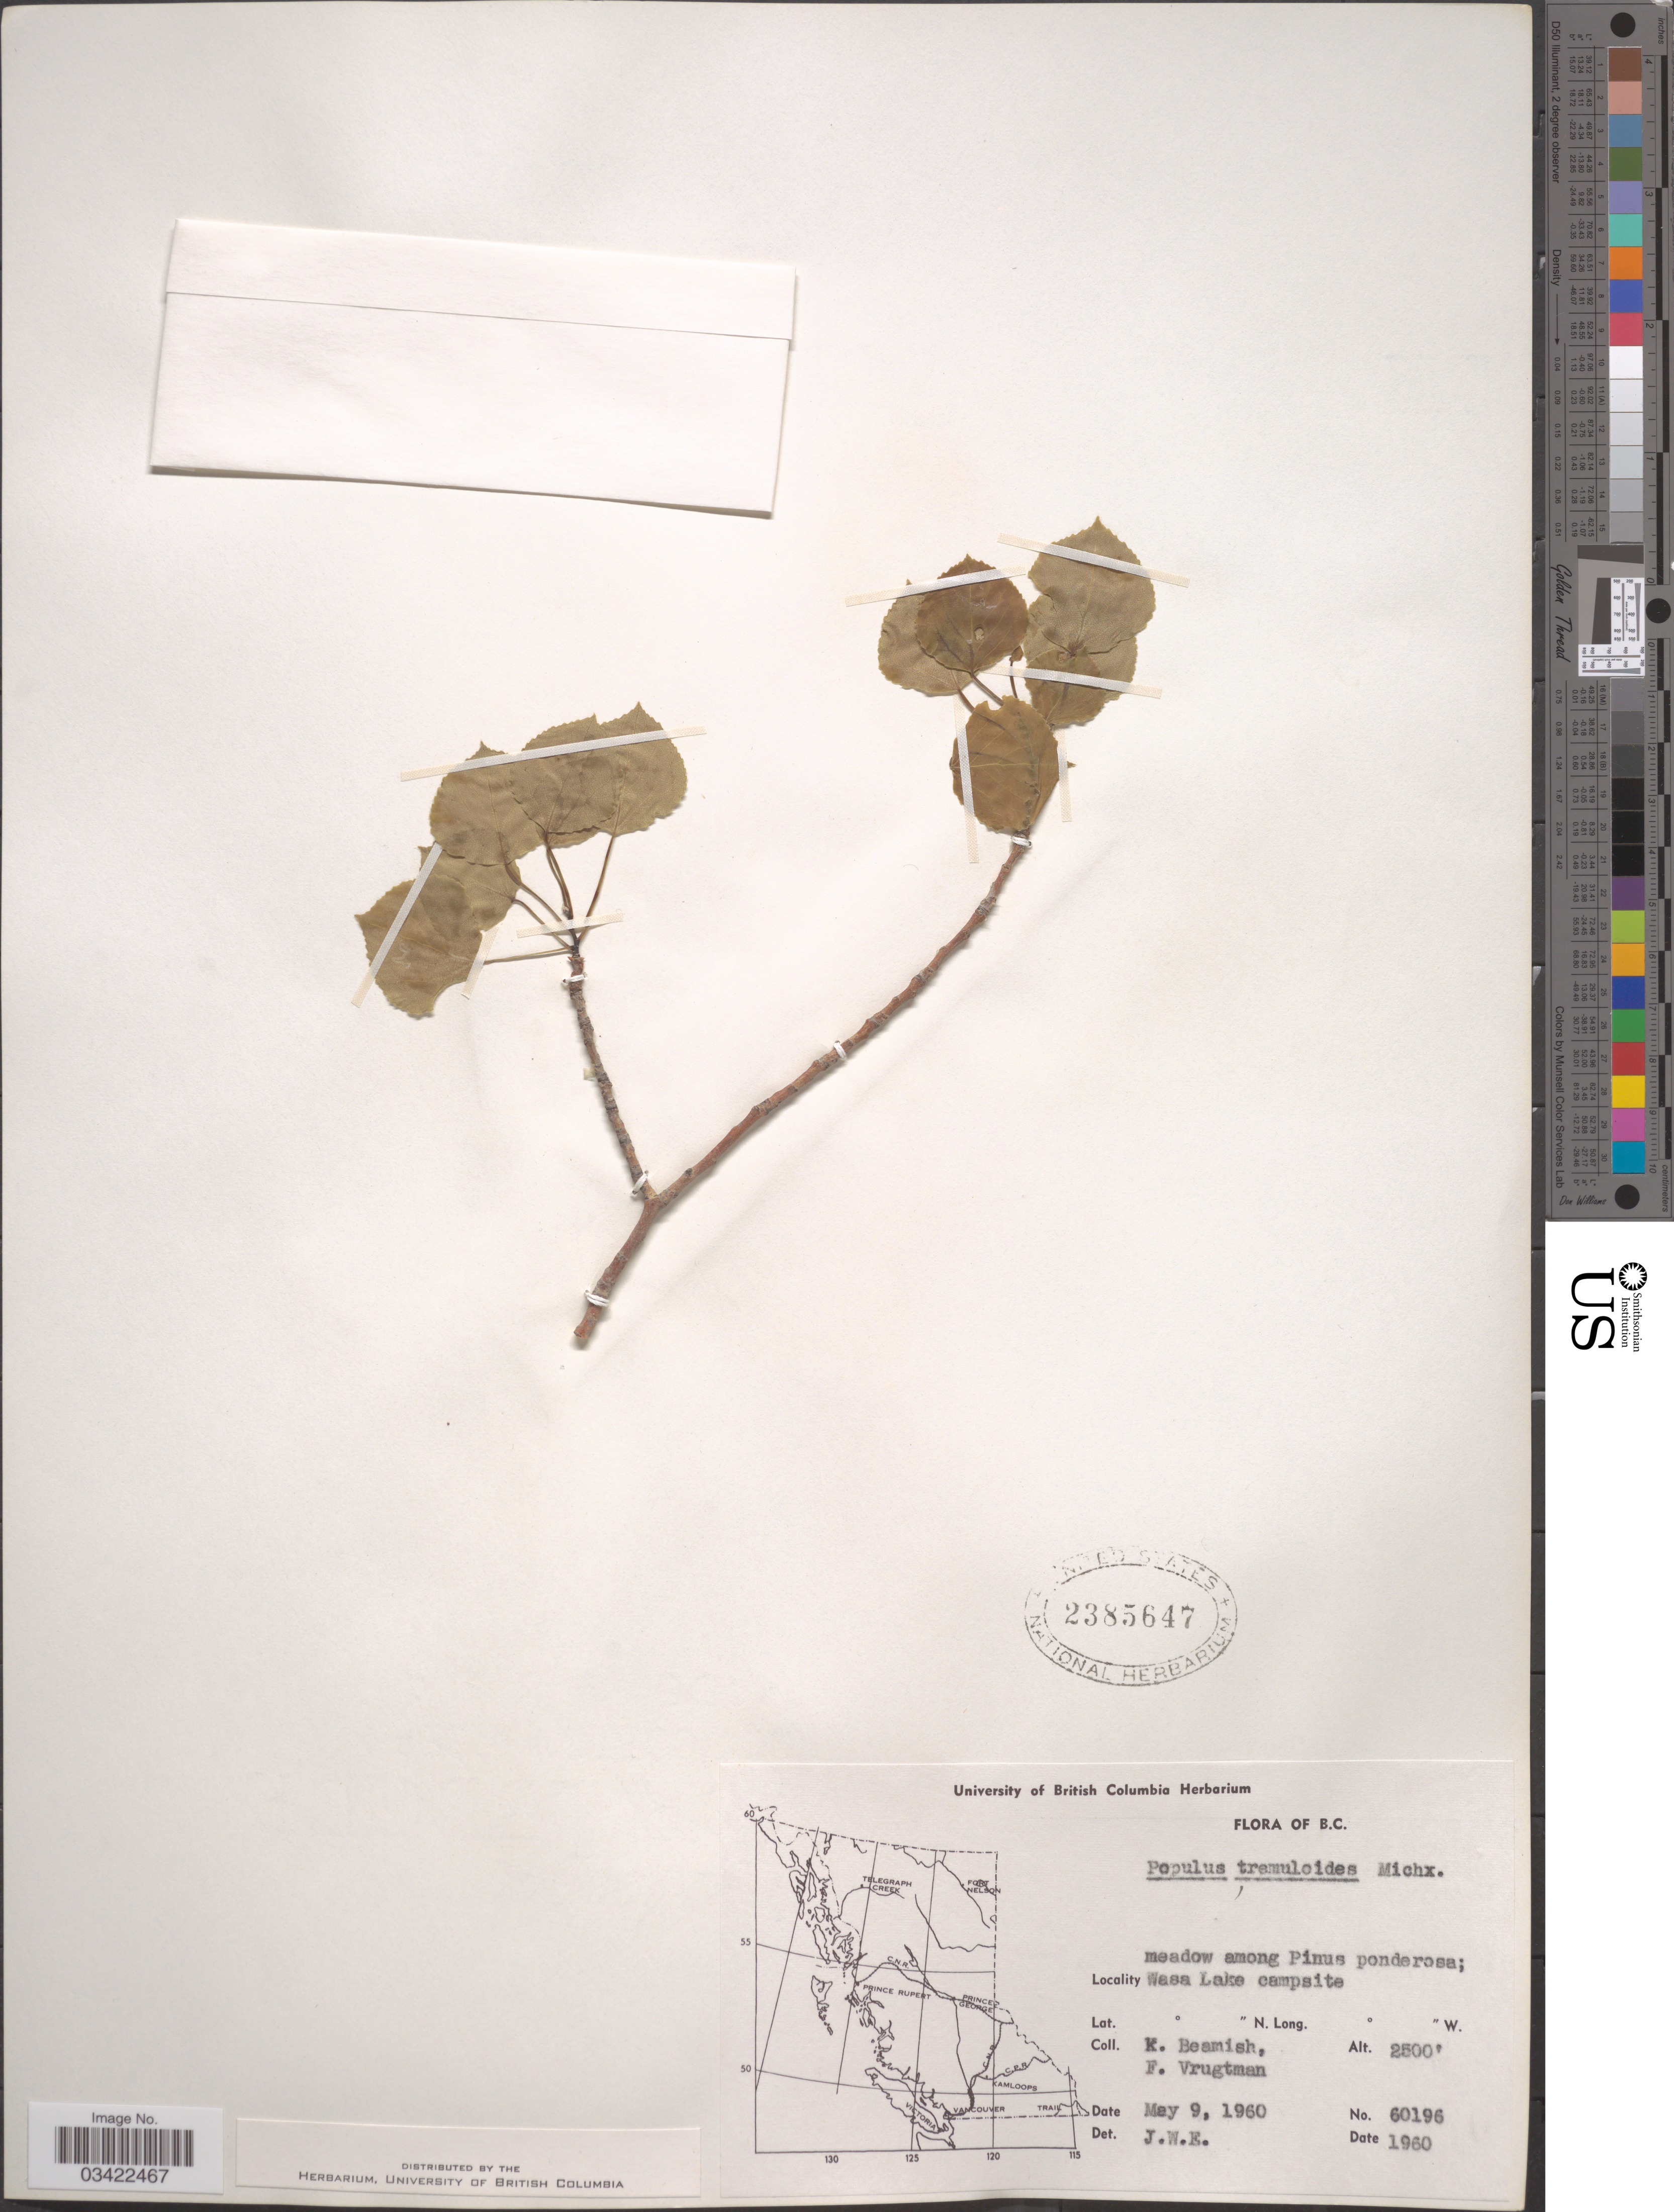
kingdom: Plantae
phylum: Tracheophyta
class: Magnoliopsida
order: Malpighiales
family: Salicaceae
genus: Populus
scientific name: Populus tremuloides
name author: Michx.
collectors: K. Beamish & F. Vrugtman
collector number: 60196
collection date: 1960-05-09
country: Canada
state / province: British Columbia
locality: Wasa Lake campsite.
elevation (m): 762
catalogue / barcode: US 2385647